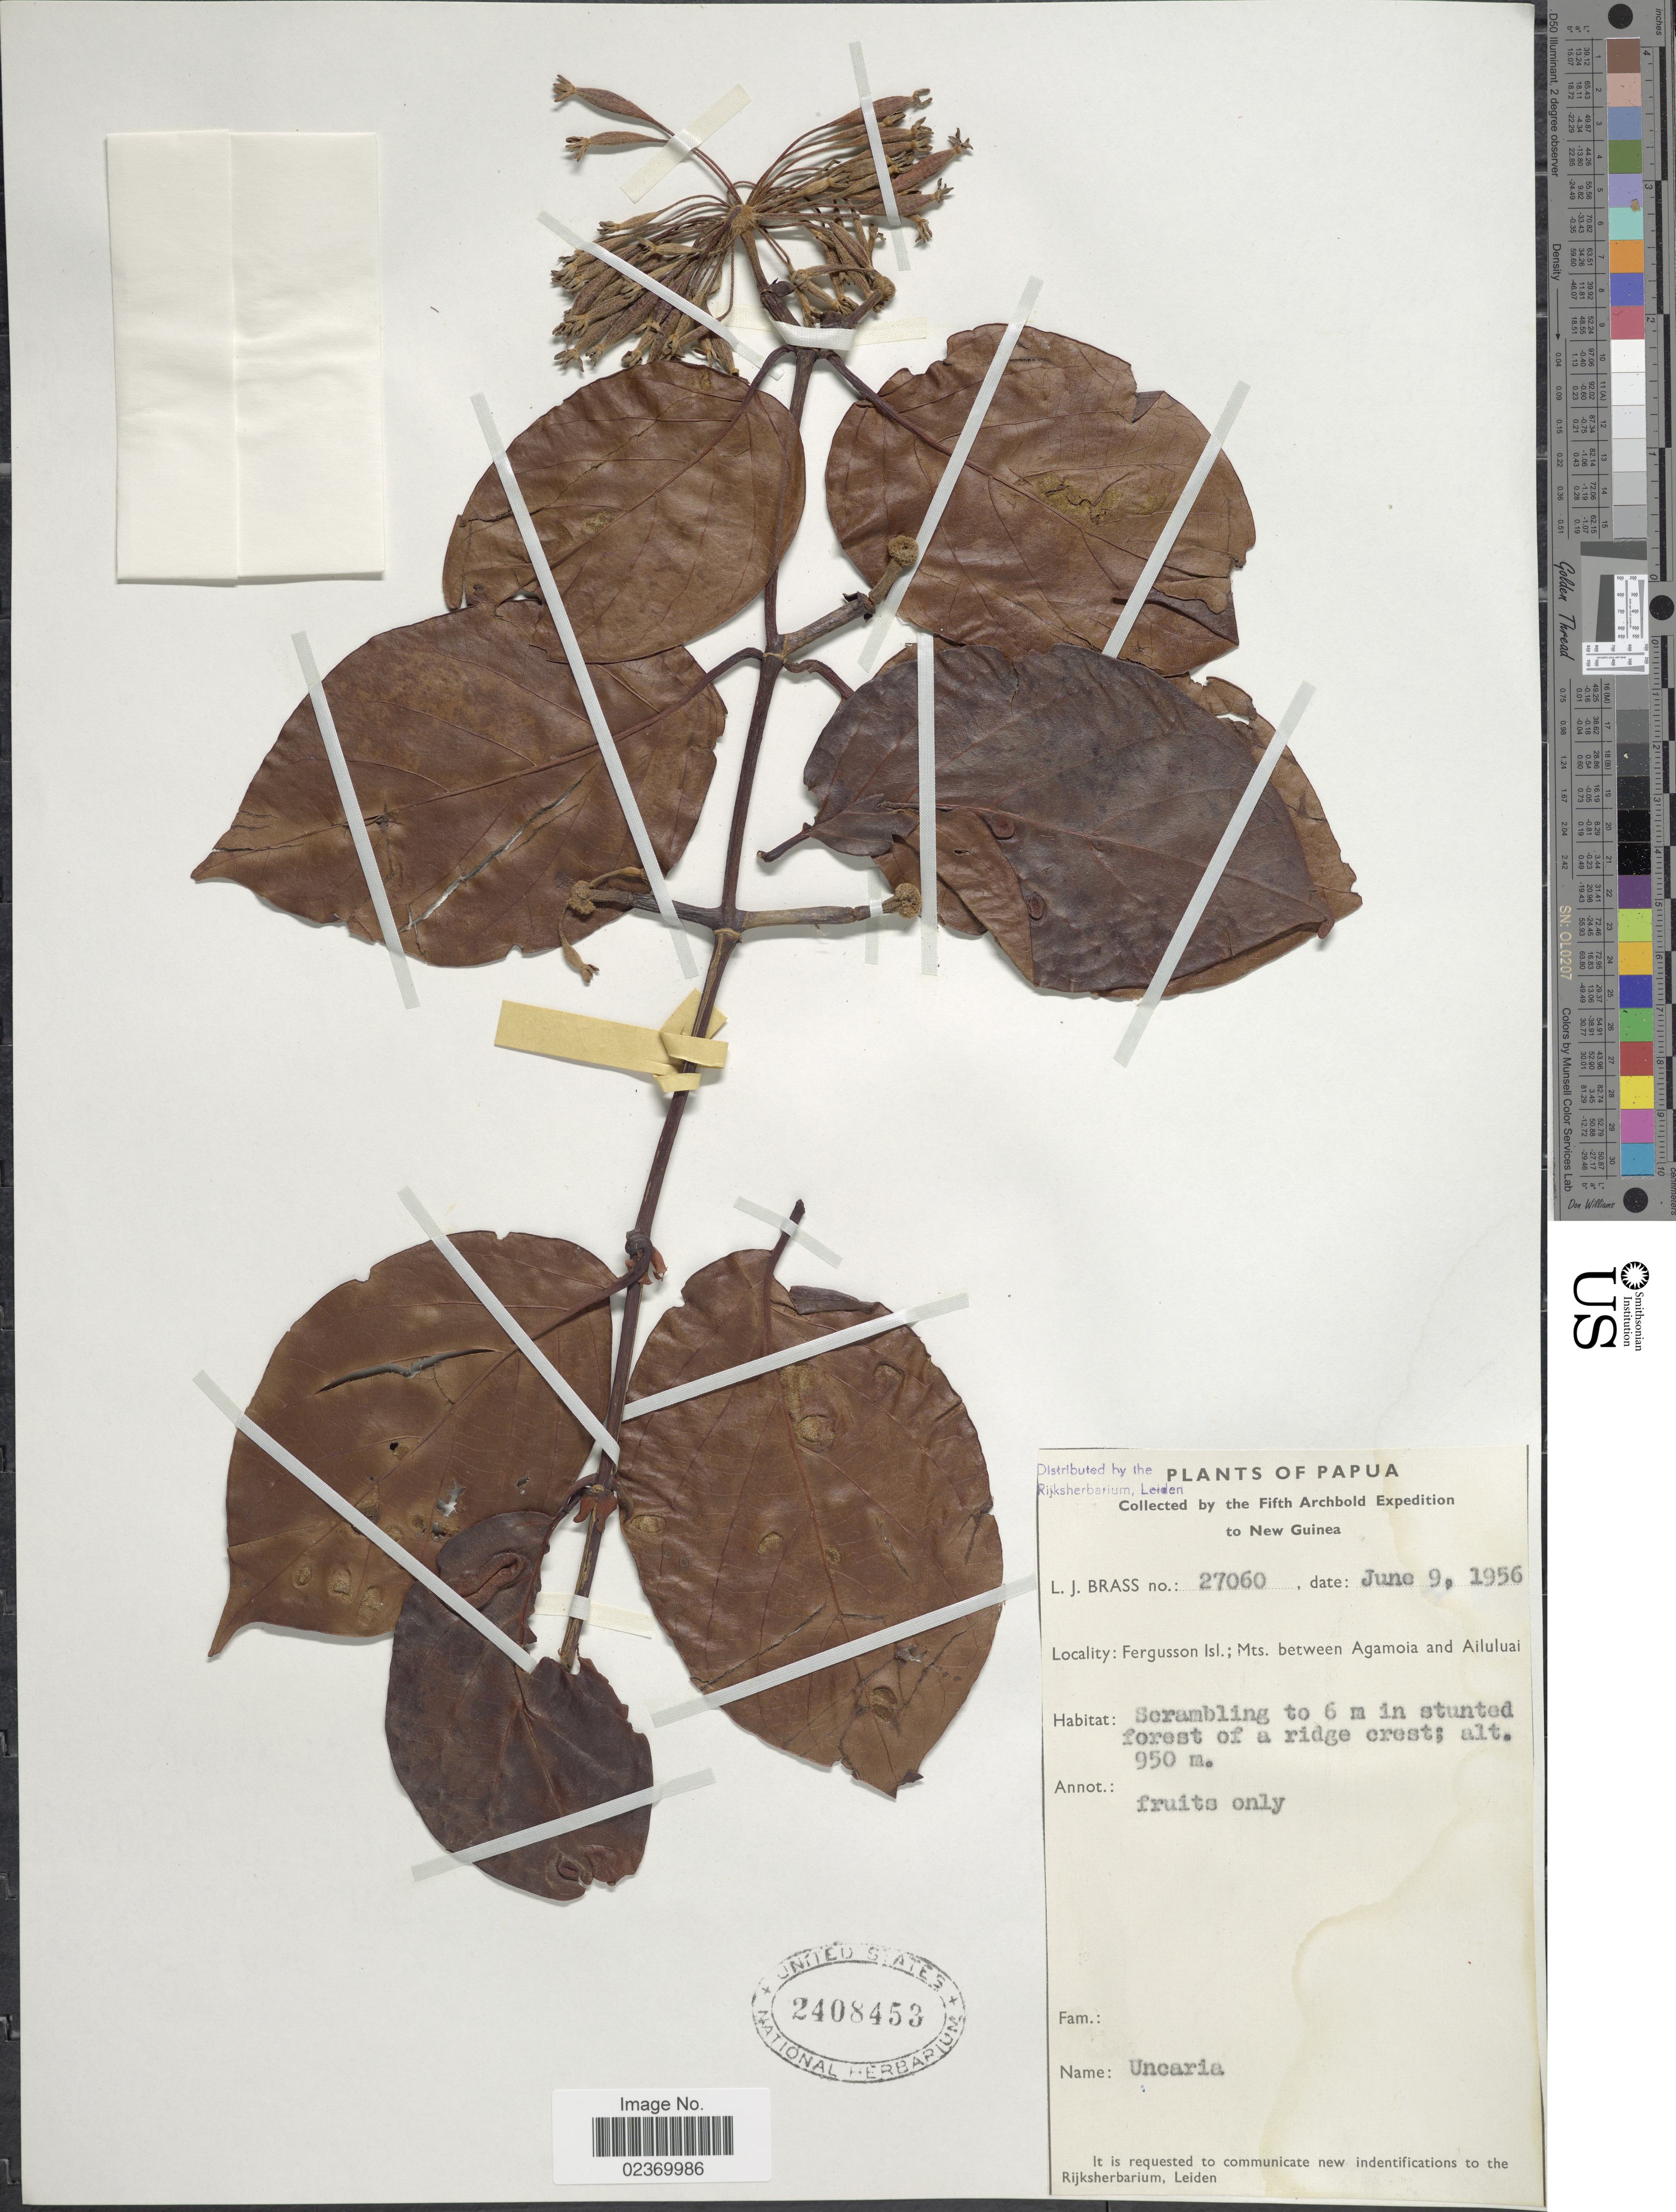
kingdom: Plantae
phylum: Tracheophyta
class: Magnoliopsida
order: Gentianales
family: Rubiaceae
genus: Uncaria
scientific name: Uncaria sp.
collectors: L. J. Brass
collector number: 27060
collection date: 1956-06-09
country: Papua New Guinea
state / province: Milne Bay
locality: New Guinea, Fergusson Isl., Mts. between Agamoia and Ailuluai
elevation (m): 950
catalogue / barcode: US 2408453